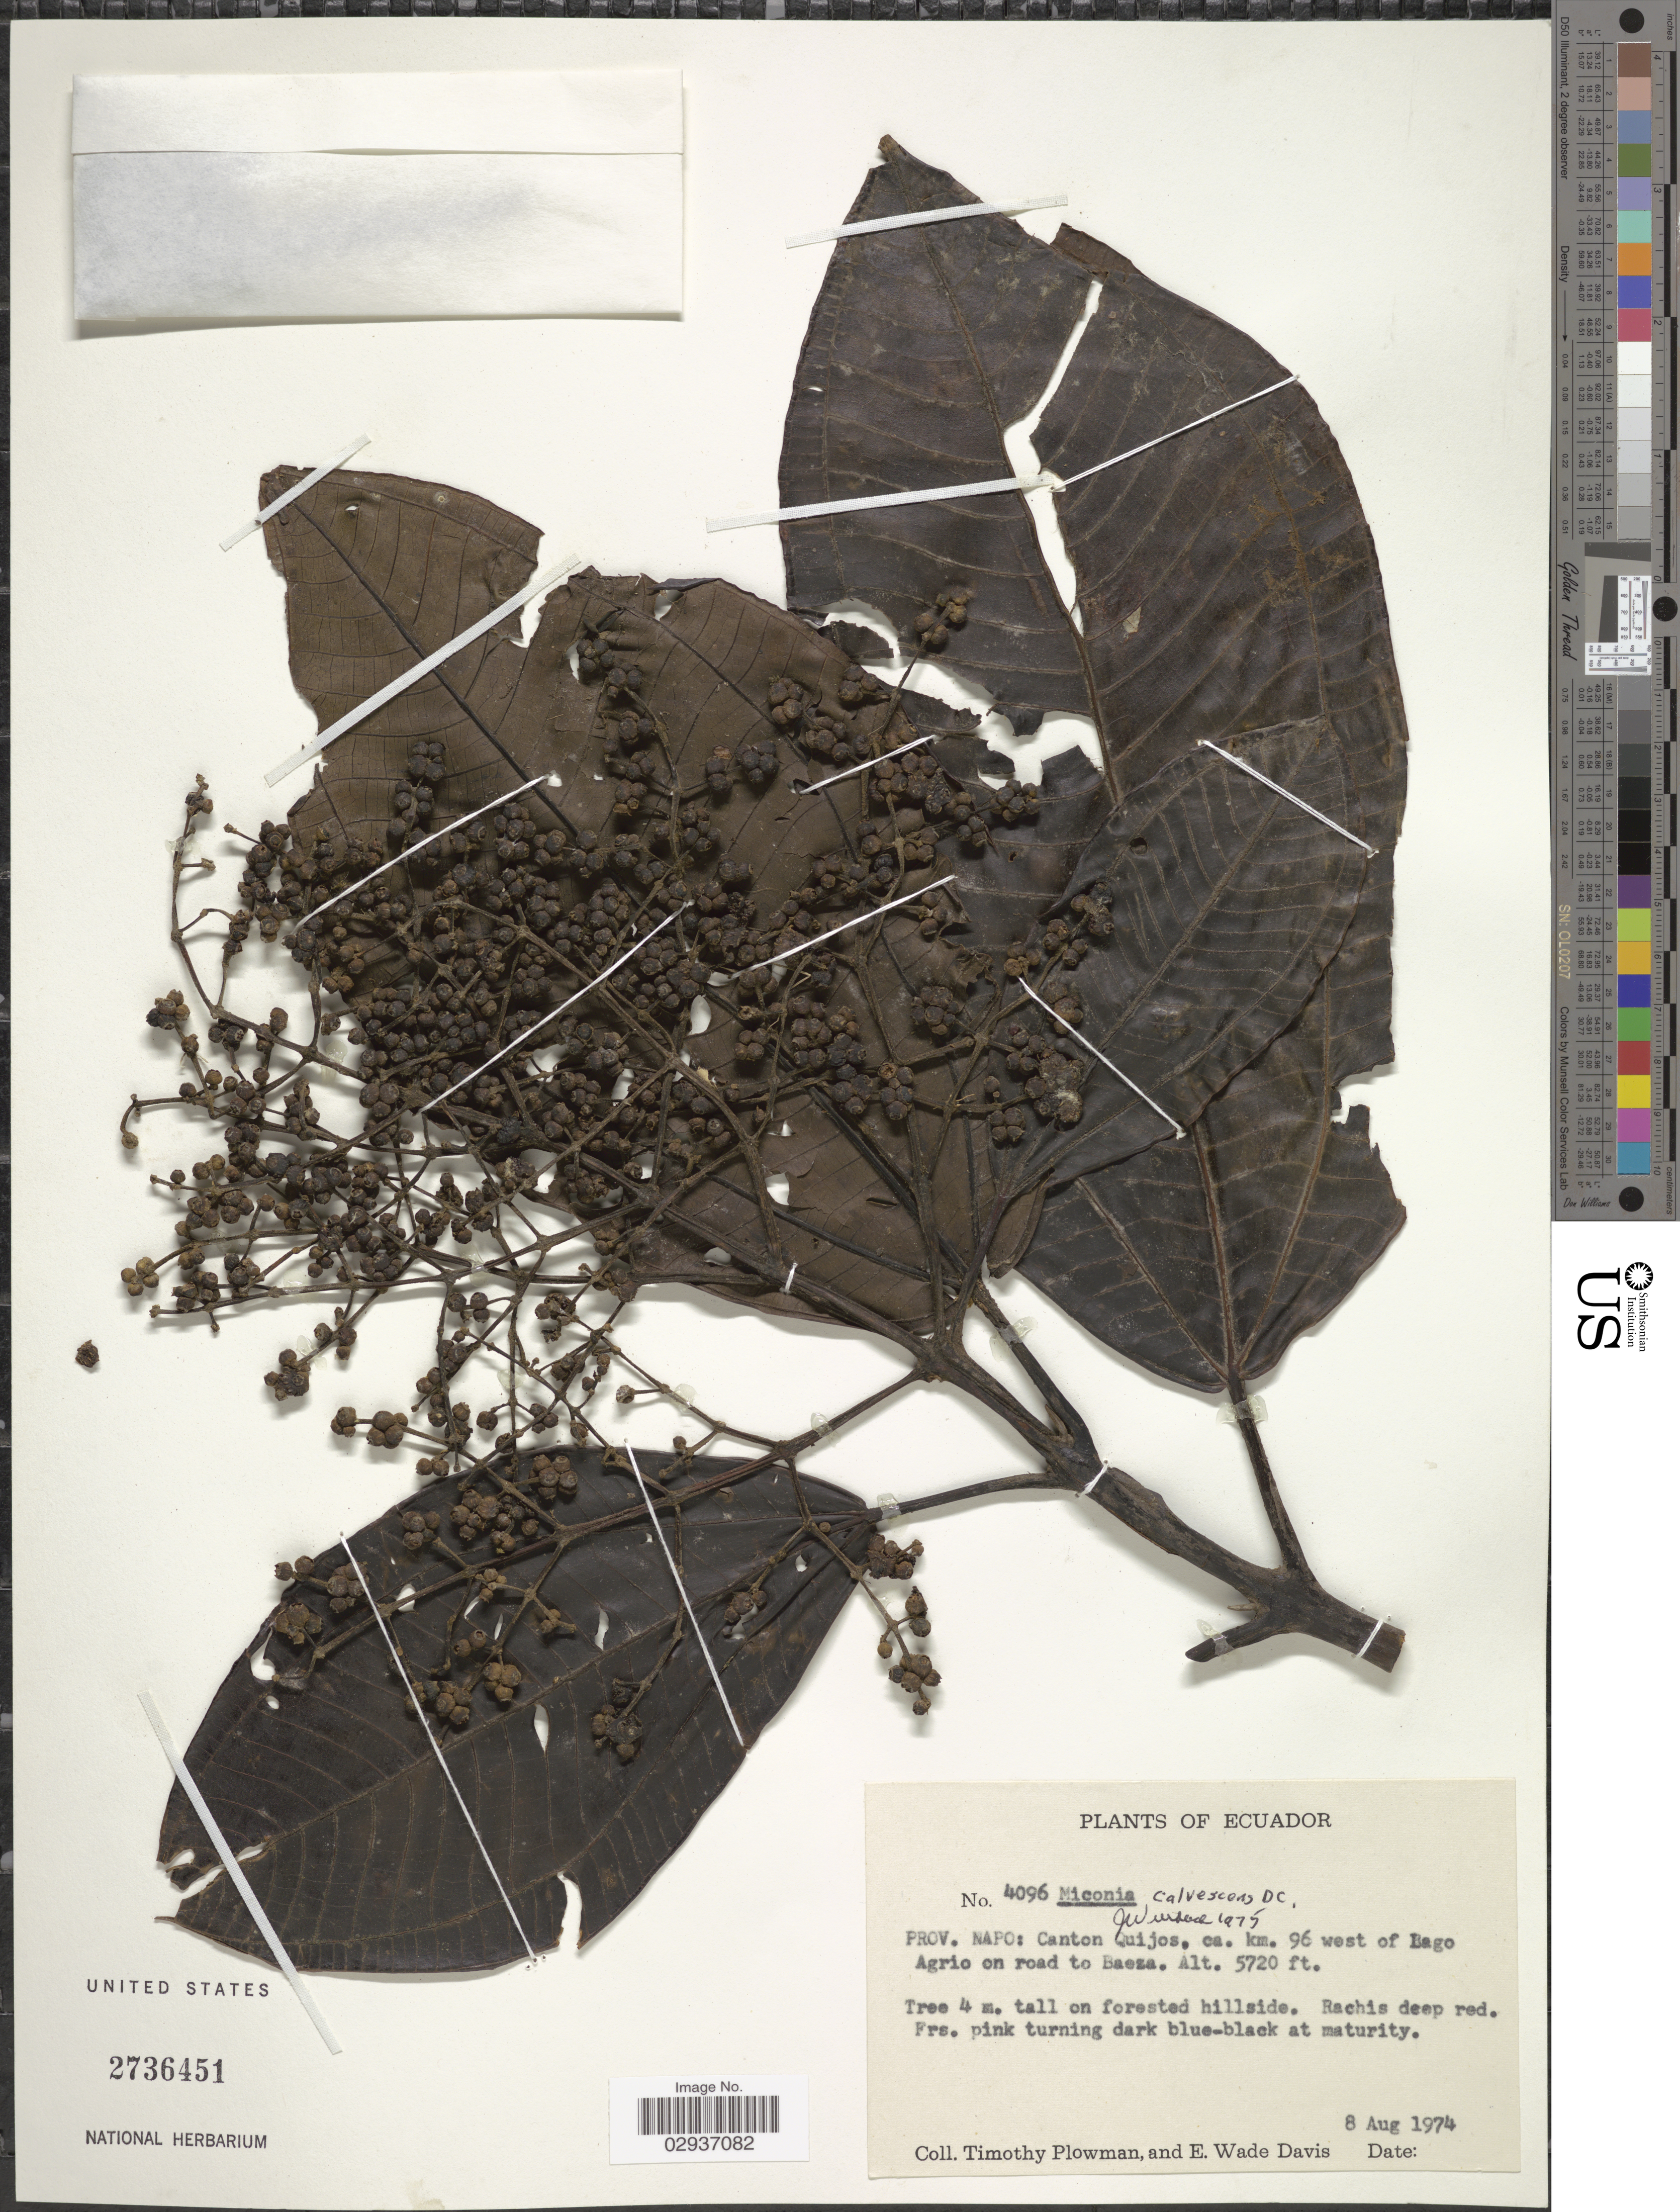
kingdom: Plantae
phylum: Tracheophyta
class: Magnoliopsida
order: Myrtales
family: Melastomataceae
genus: Miconia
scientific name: Miconia calvescens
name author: DC.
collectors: T. Plowman & E. W. Davis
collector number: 4096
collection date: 1974-08-08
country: Ecuador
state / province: Napo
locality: Prov. Napo: Canton Quijos, ca. km. 96 west of Bago Agrio on road to Baeza.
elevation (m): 1743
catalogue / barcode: US 2736451